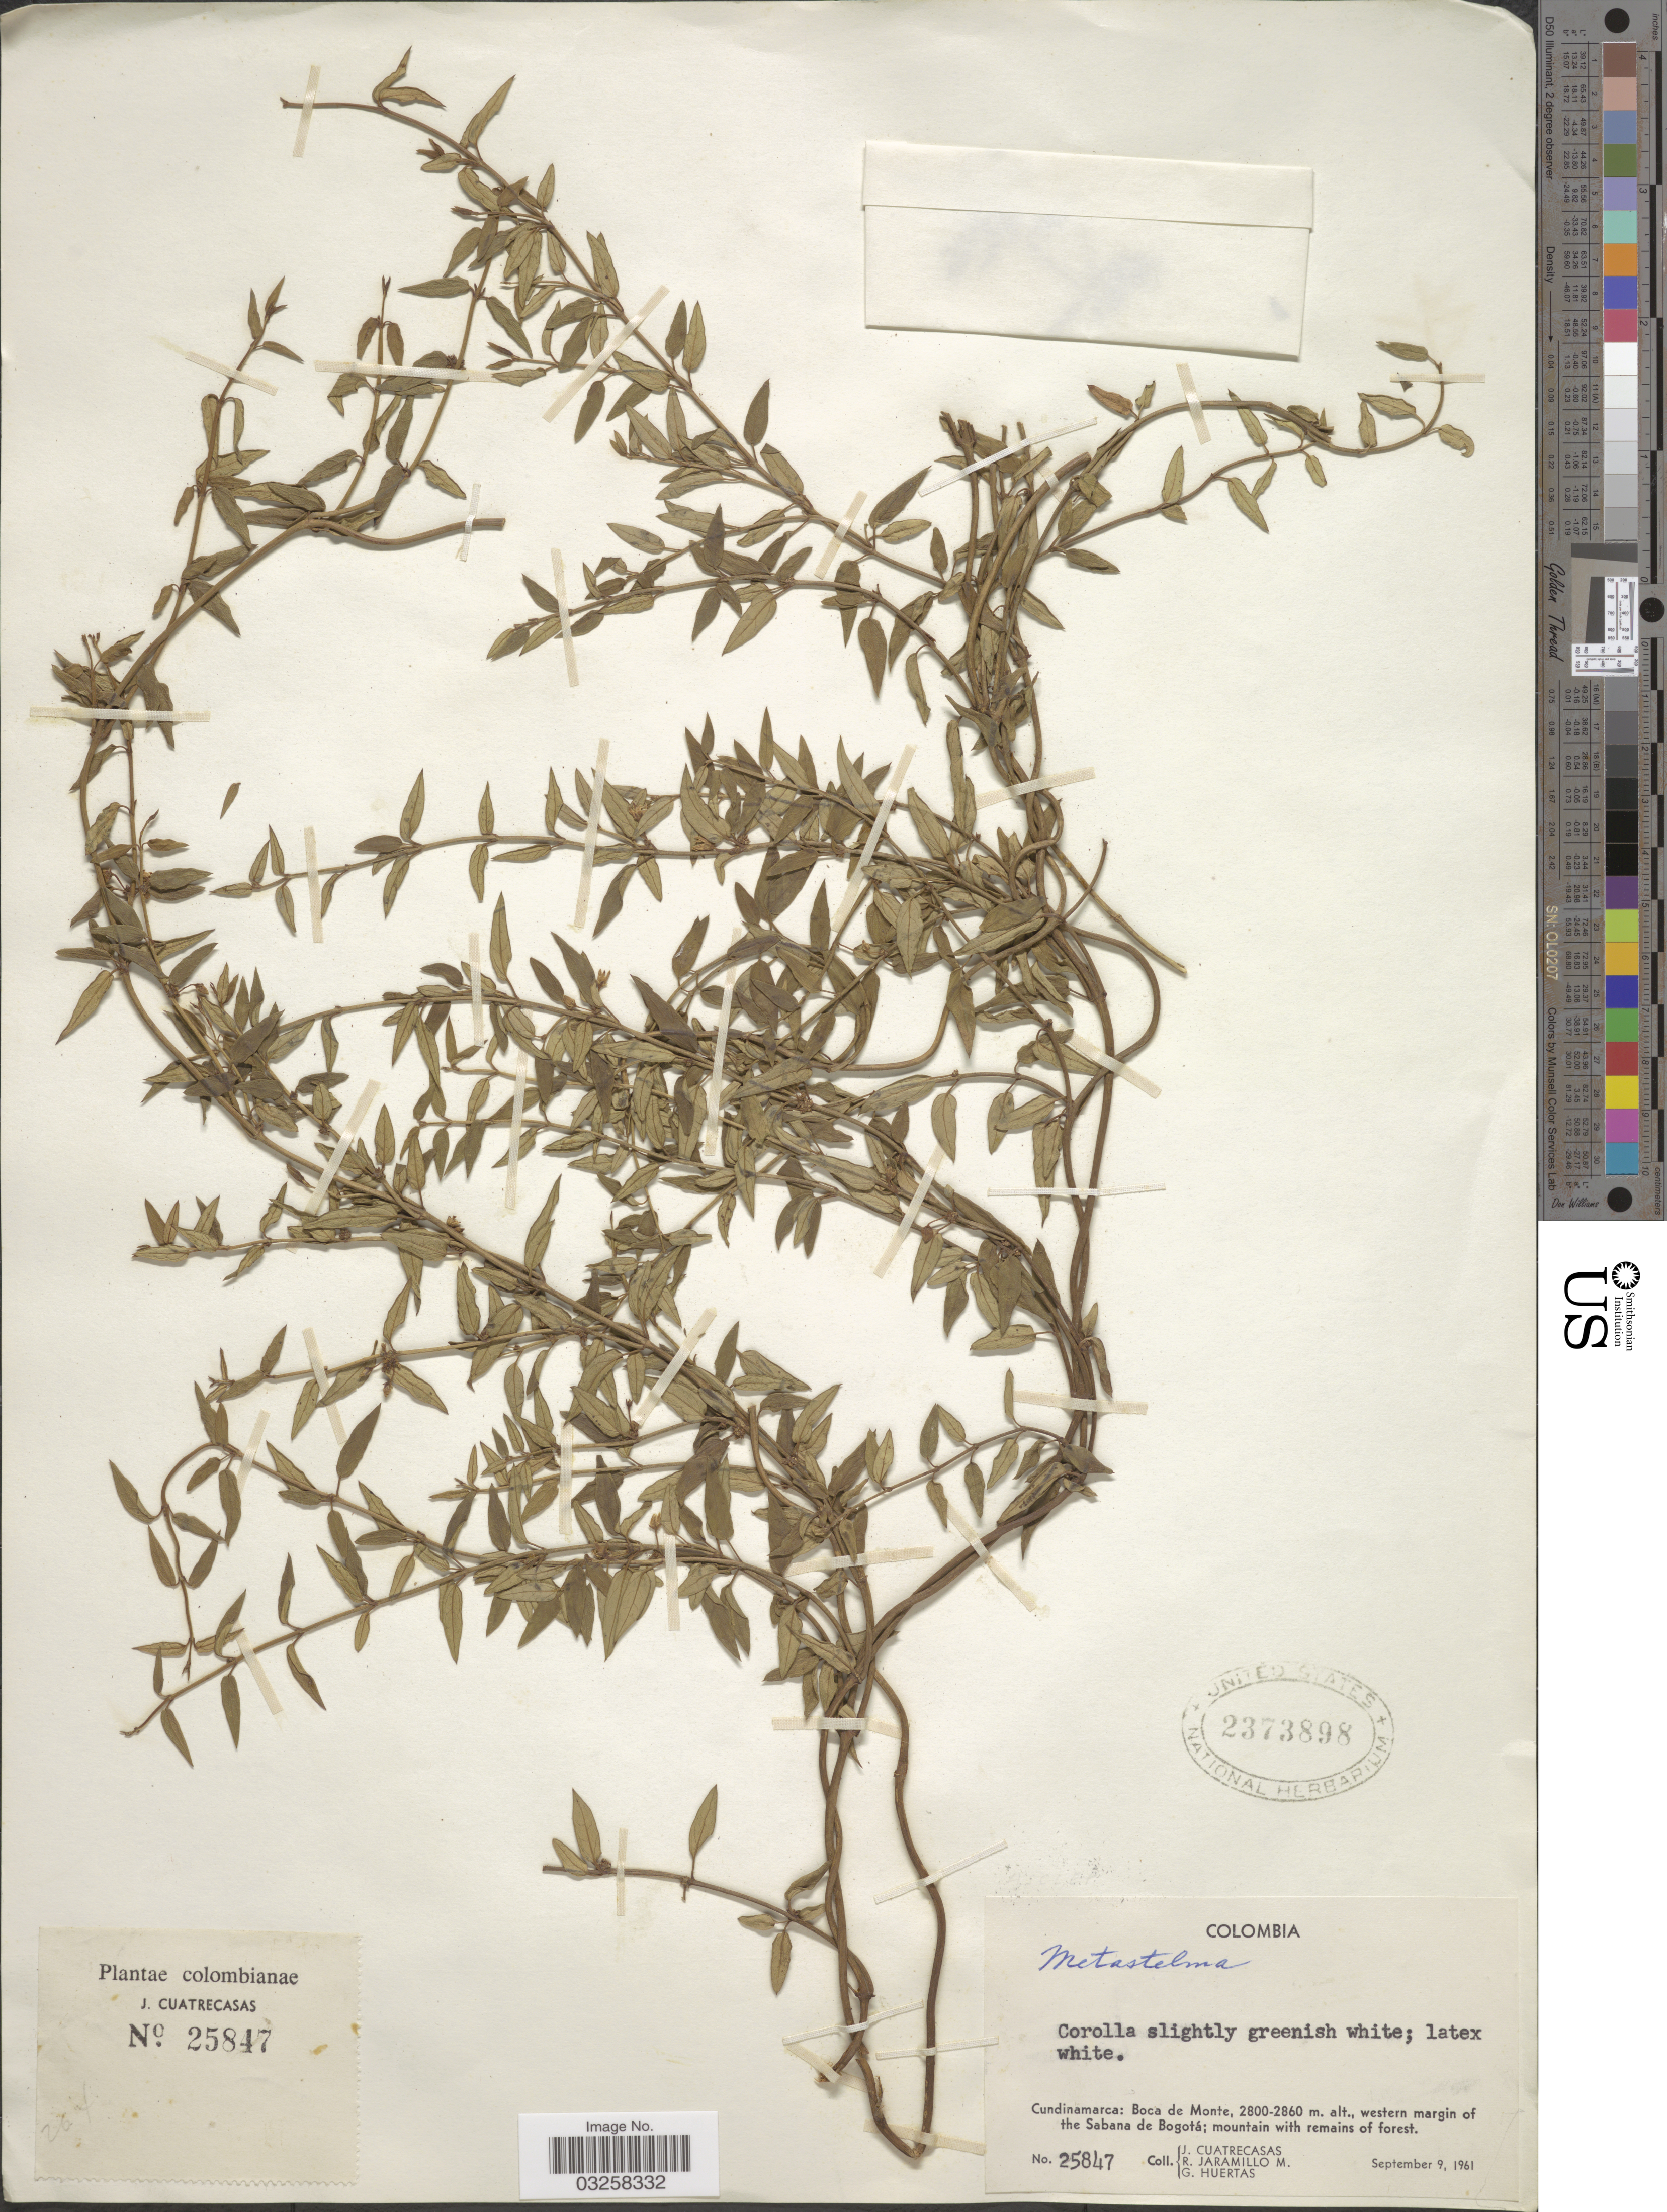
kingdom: Plantae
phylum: Tracheophyta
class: Magnoliopsida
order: Gentianales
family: Apocynaceae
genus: Scyphostelma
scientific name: Scyphostelma sp.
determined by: Liede-Schumann, Sigrid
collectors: J. Cuatrecasas, R. Jaramillo M. & G. Huertas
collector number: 25847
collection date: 1961-09-09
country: Colombia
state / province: Cundinamarca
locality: Boca de Monte, western margin of the Sabana de Bogotá; mountain with remains of forest.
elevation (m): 2800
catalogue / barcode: US 2373898